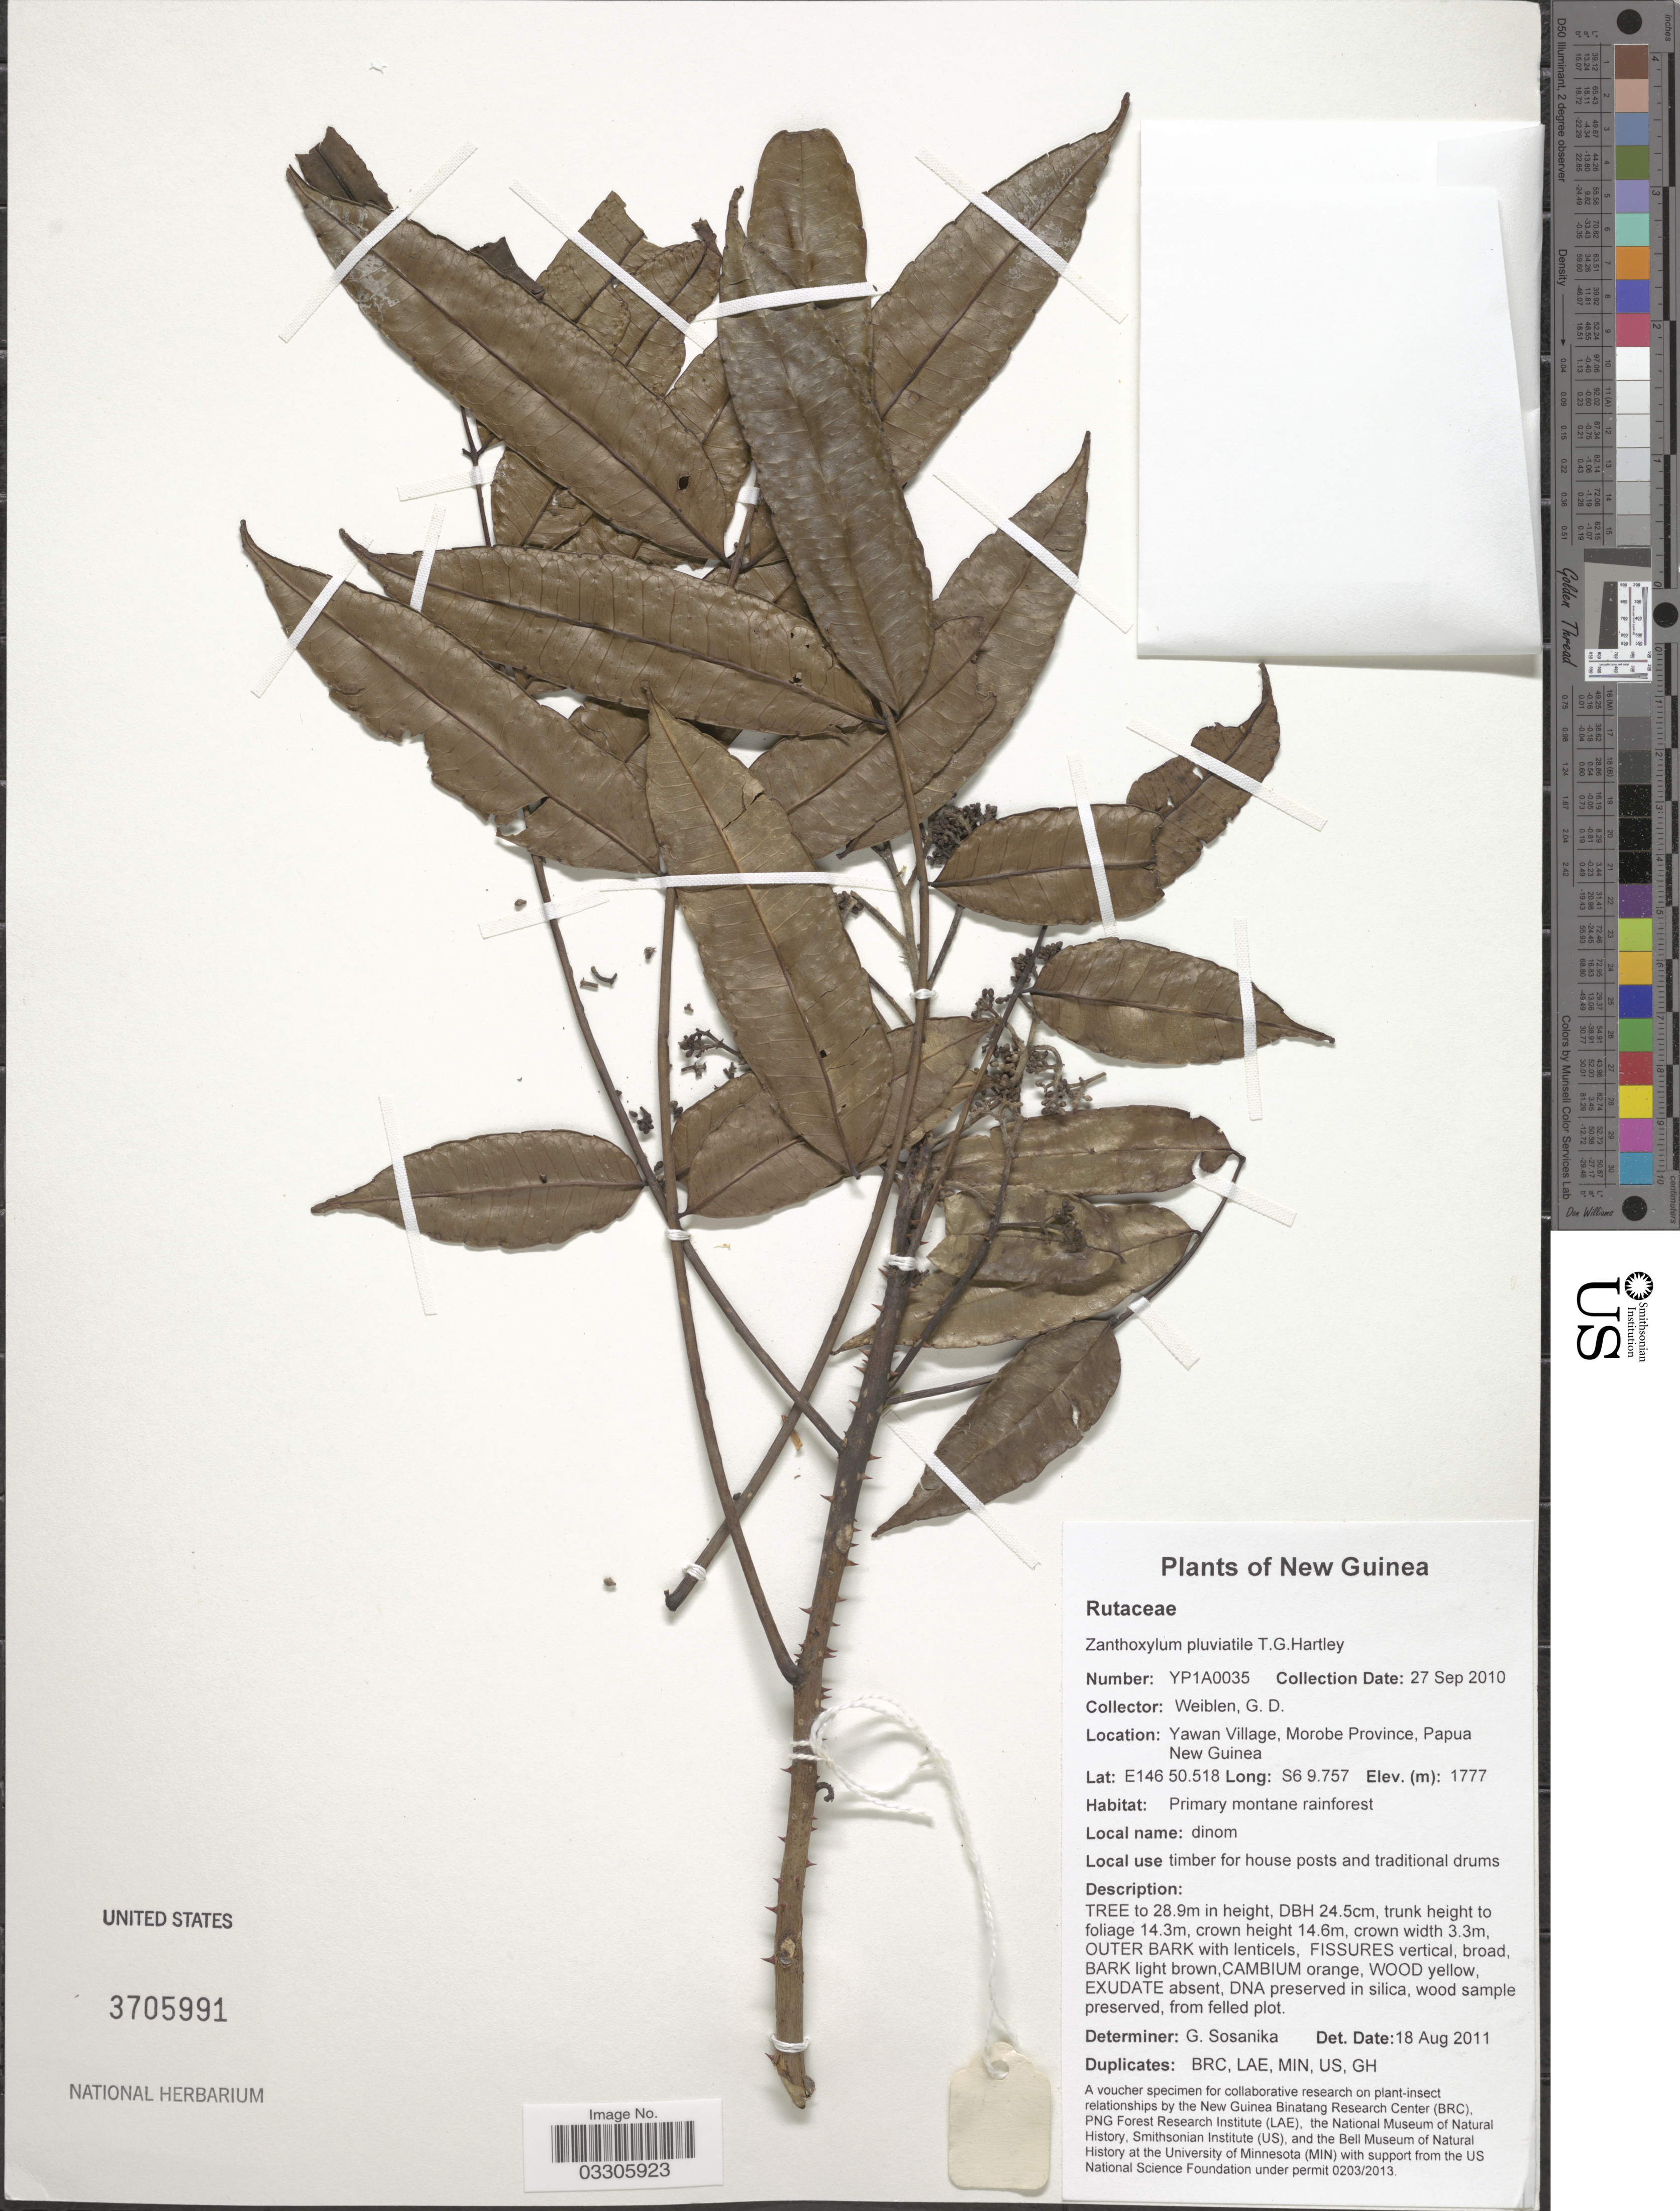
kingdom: Plantae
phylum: Tracheophyta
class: Magnoliopsida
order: Sapindales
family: Rutaceae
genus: Zanthoxylum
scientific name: Zanthoxylum pluviatile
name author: T.G. Hartley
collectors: G. D. Weiblen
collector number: YP1A0035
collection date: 2010-09-27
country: Papua New Guinea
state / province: Morobe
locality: New Guinea, Yawan Village, Morobe Province,.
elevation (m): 1777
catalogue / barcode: US 3705991